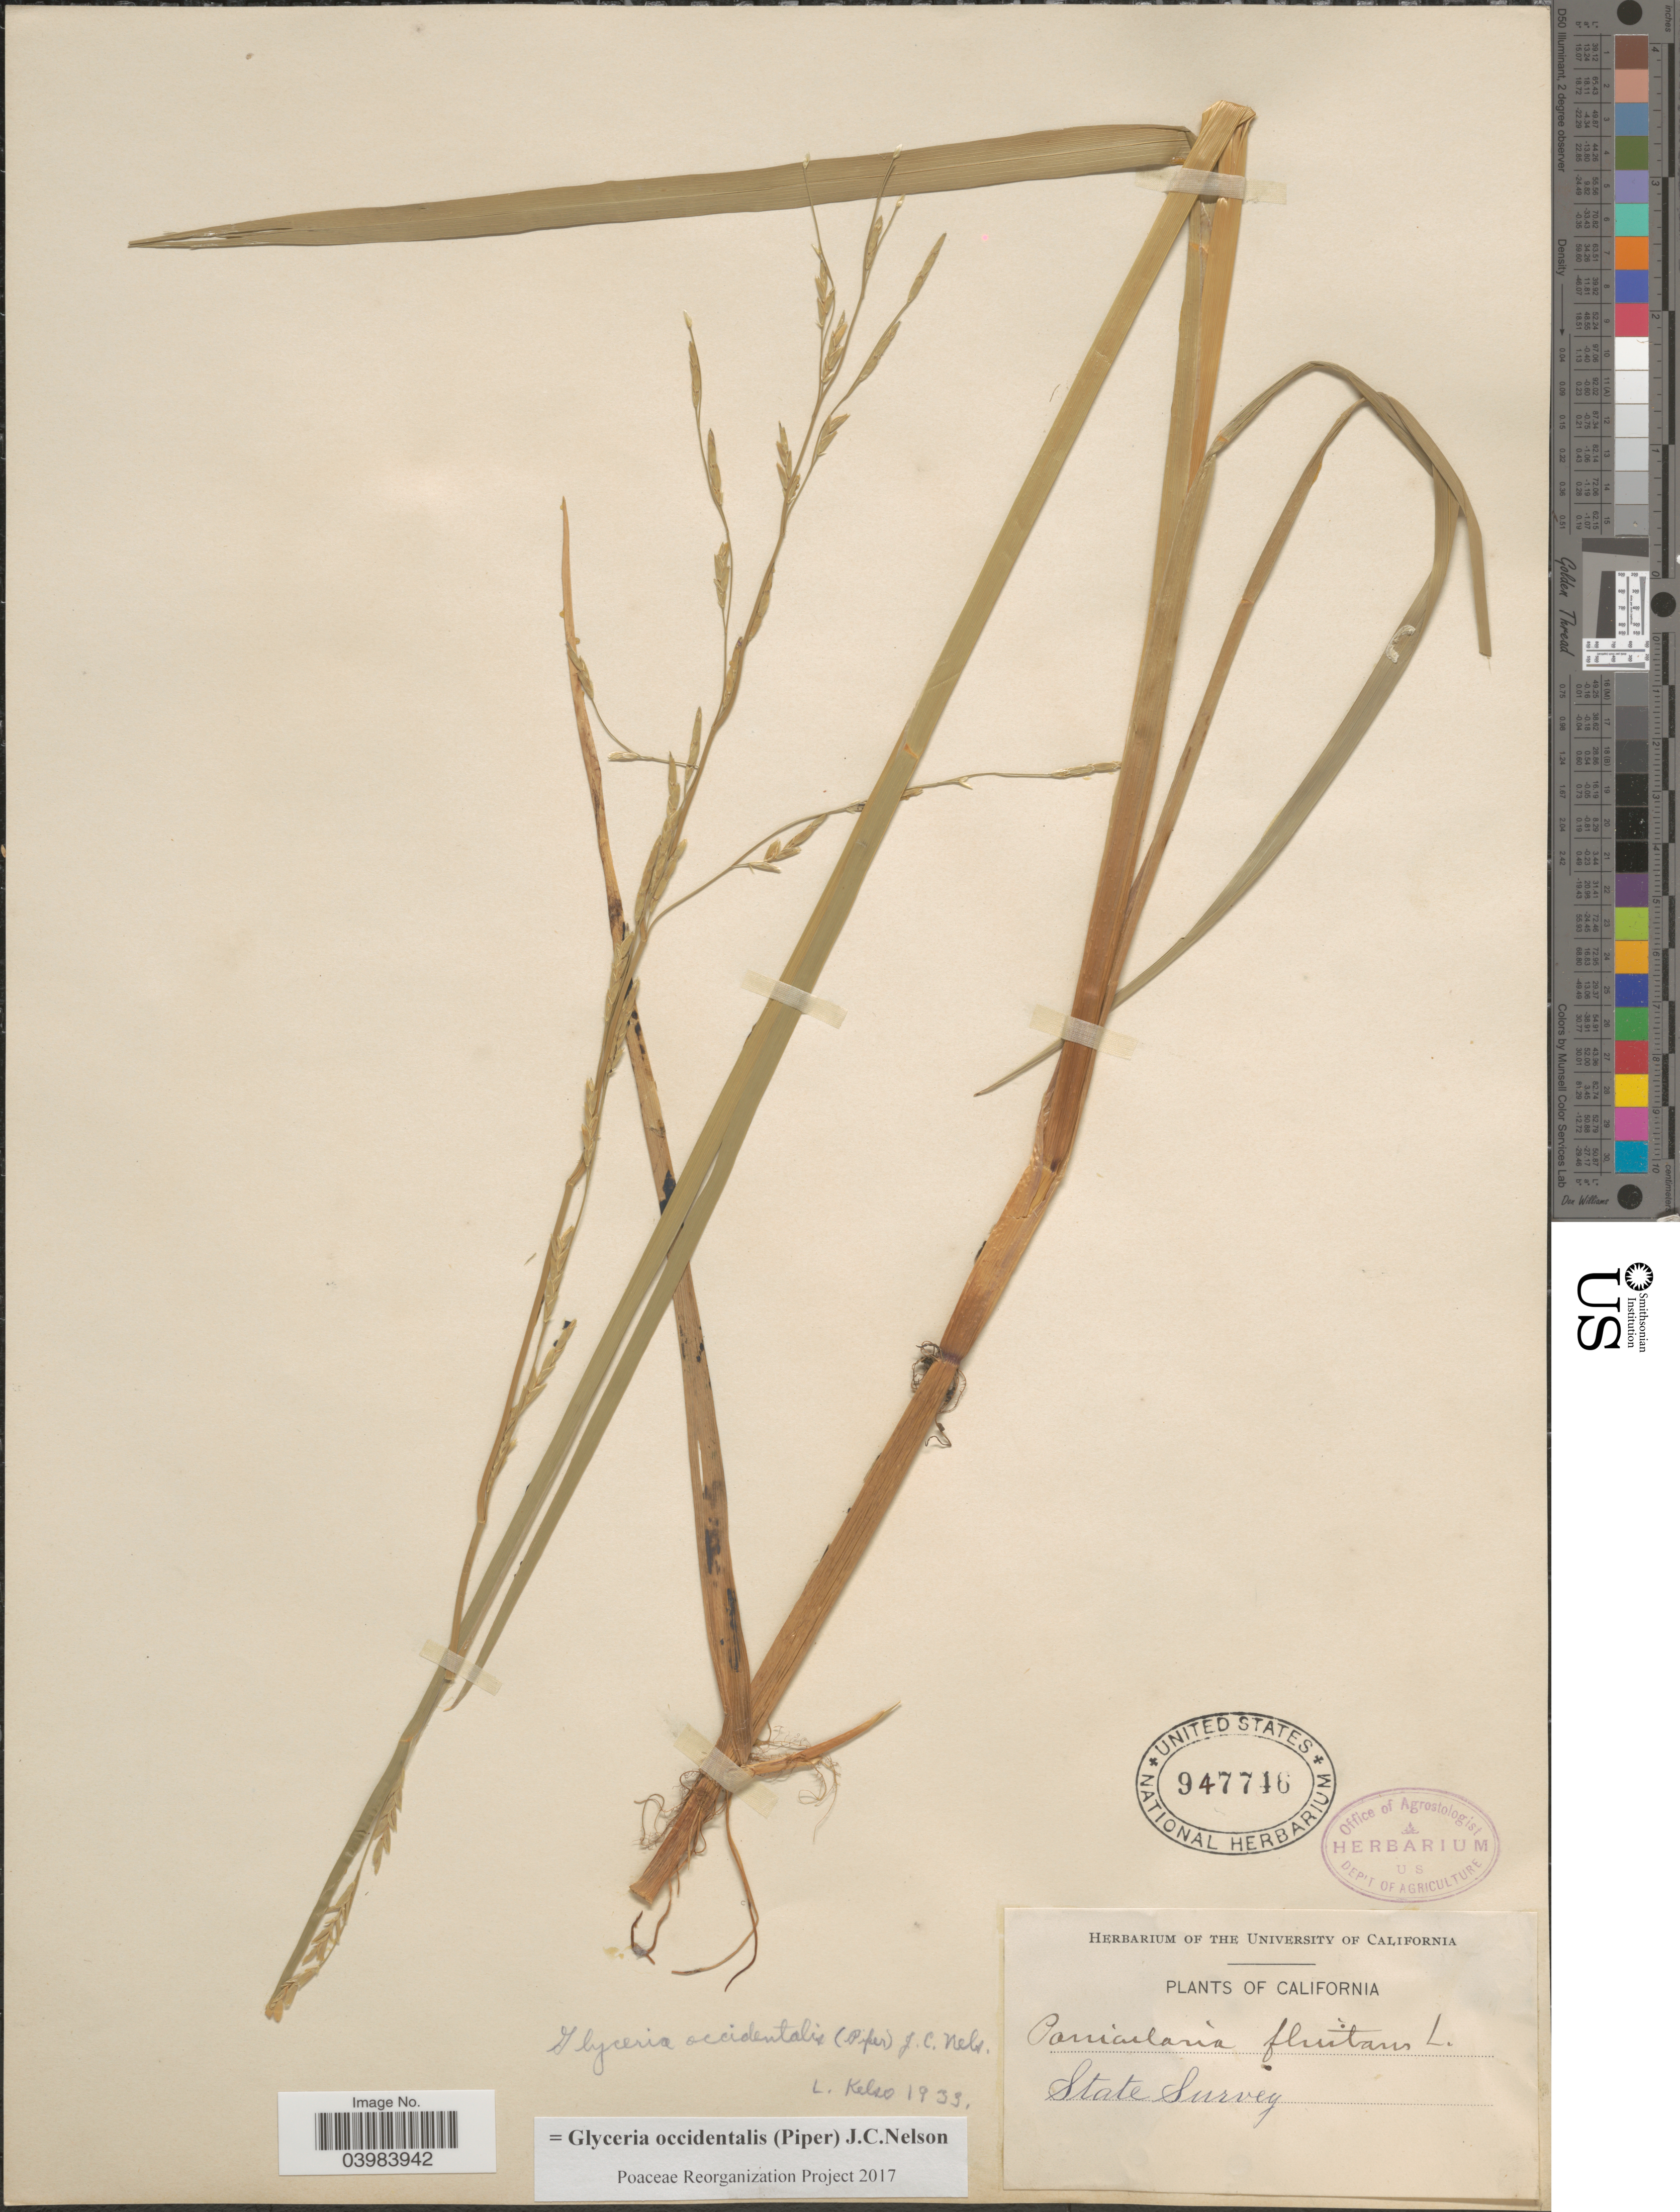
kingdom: Plantae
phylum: Tracheophyta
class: Liliopsida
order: Poales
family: Poaceae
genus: Glyceria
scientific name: Glyceria occidentalis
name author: (Piper) J.C. Nelson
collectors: ex herb. Univ. of California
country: United States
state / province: California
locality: State Survey.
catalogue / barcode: US 947746